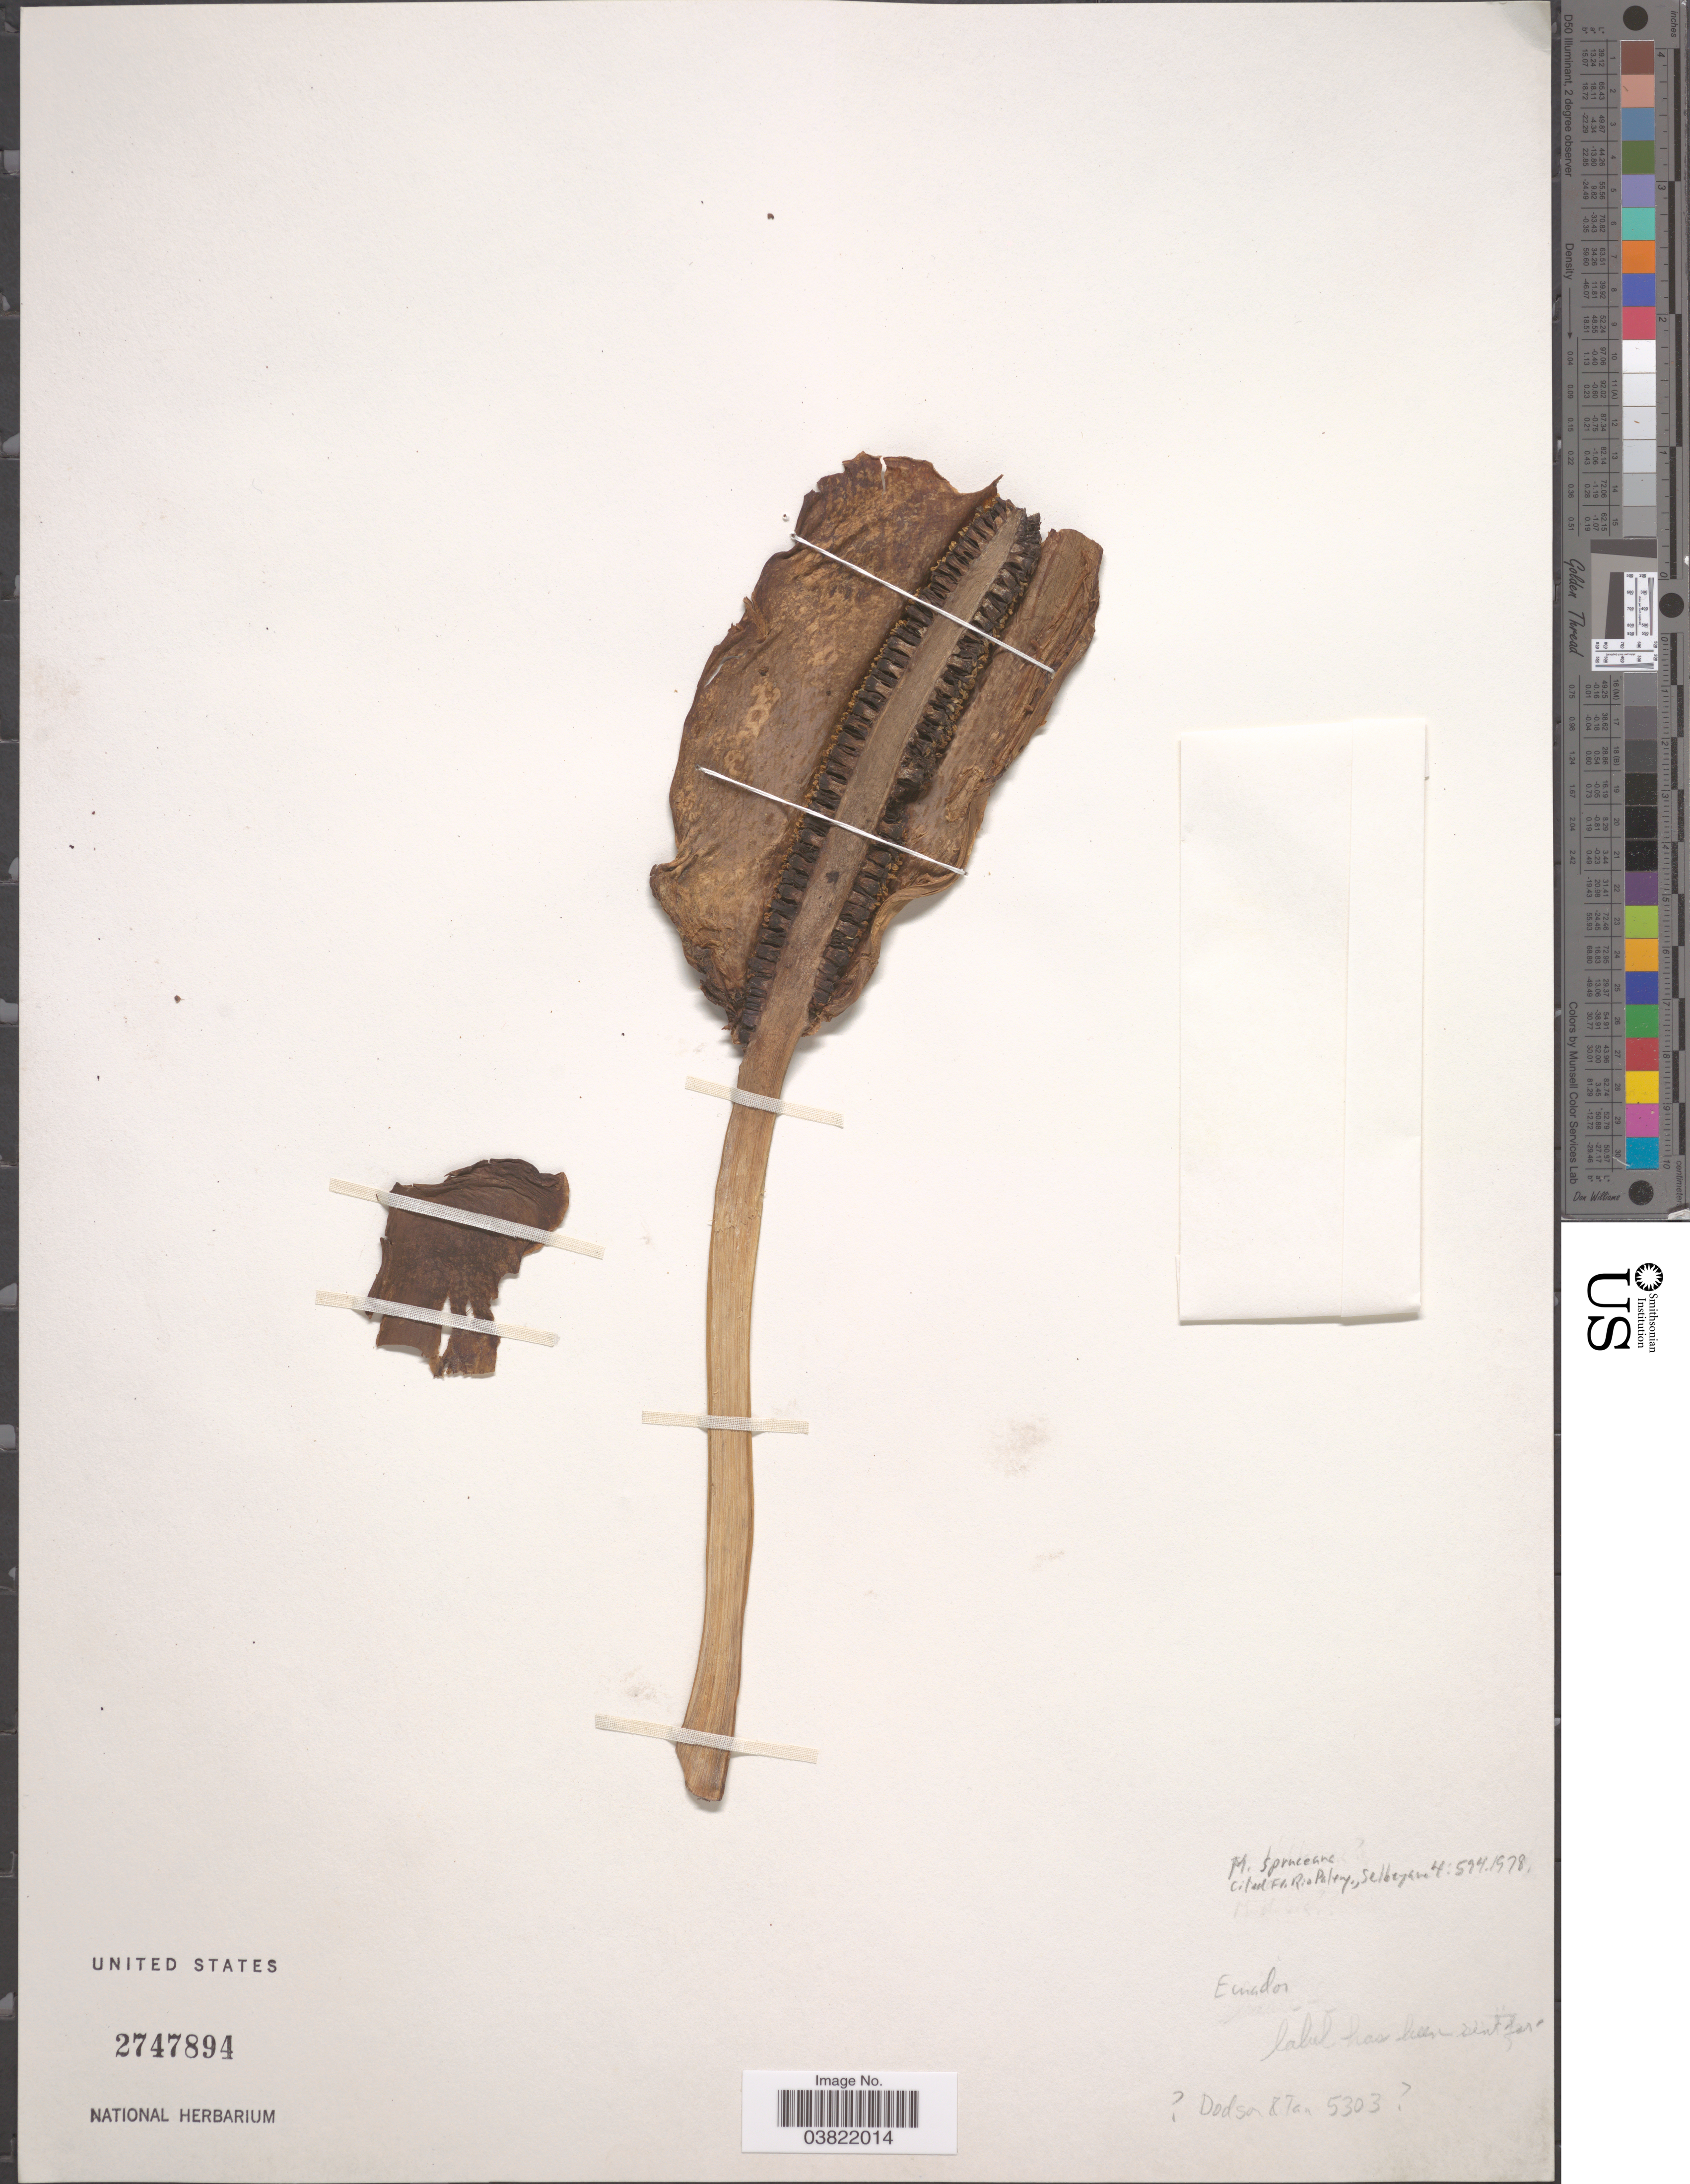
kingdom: Plantae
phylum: Tracheophyta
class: Liliopsida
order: Alismatales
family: Araceae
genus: Monstera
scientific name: Monstera spruceana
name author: (Schott) Engl.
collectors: -- Dodson & Terrell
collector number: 5303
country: Ecuador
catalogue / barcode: US 2747894